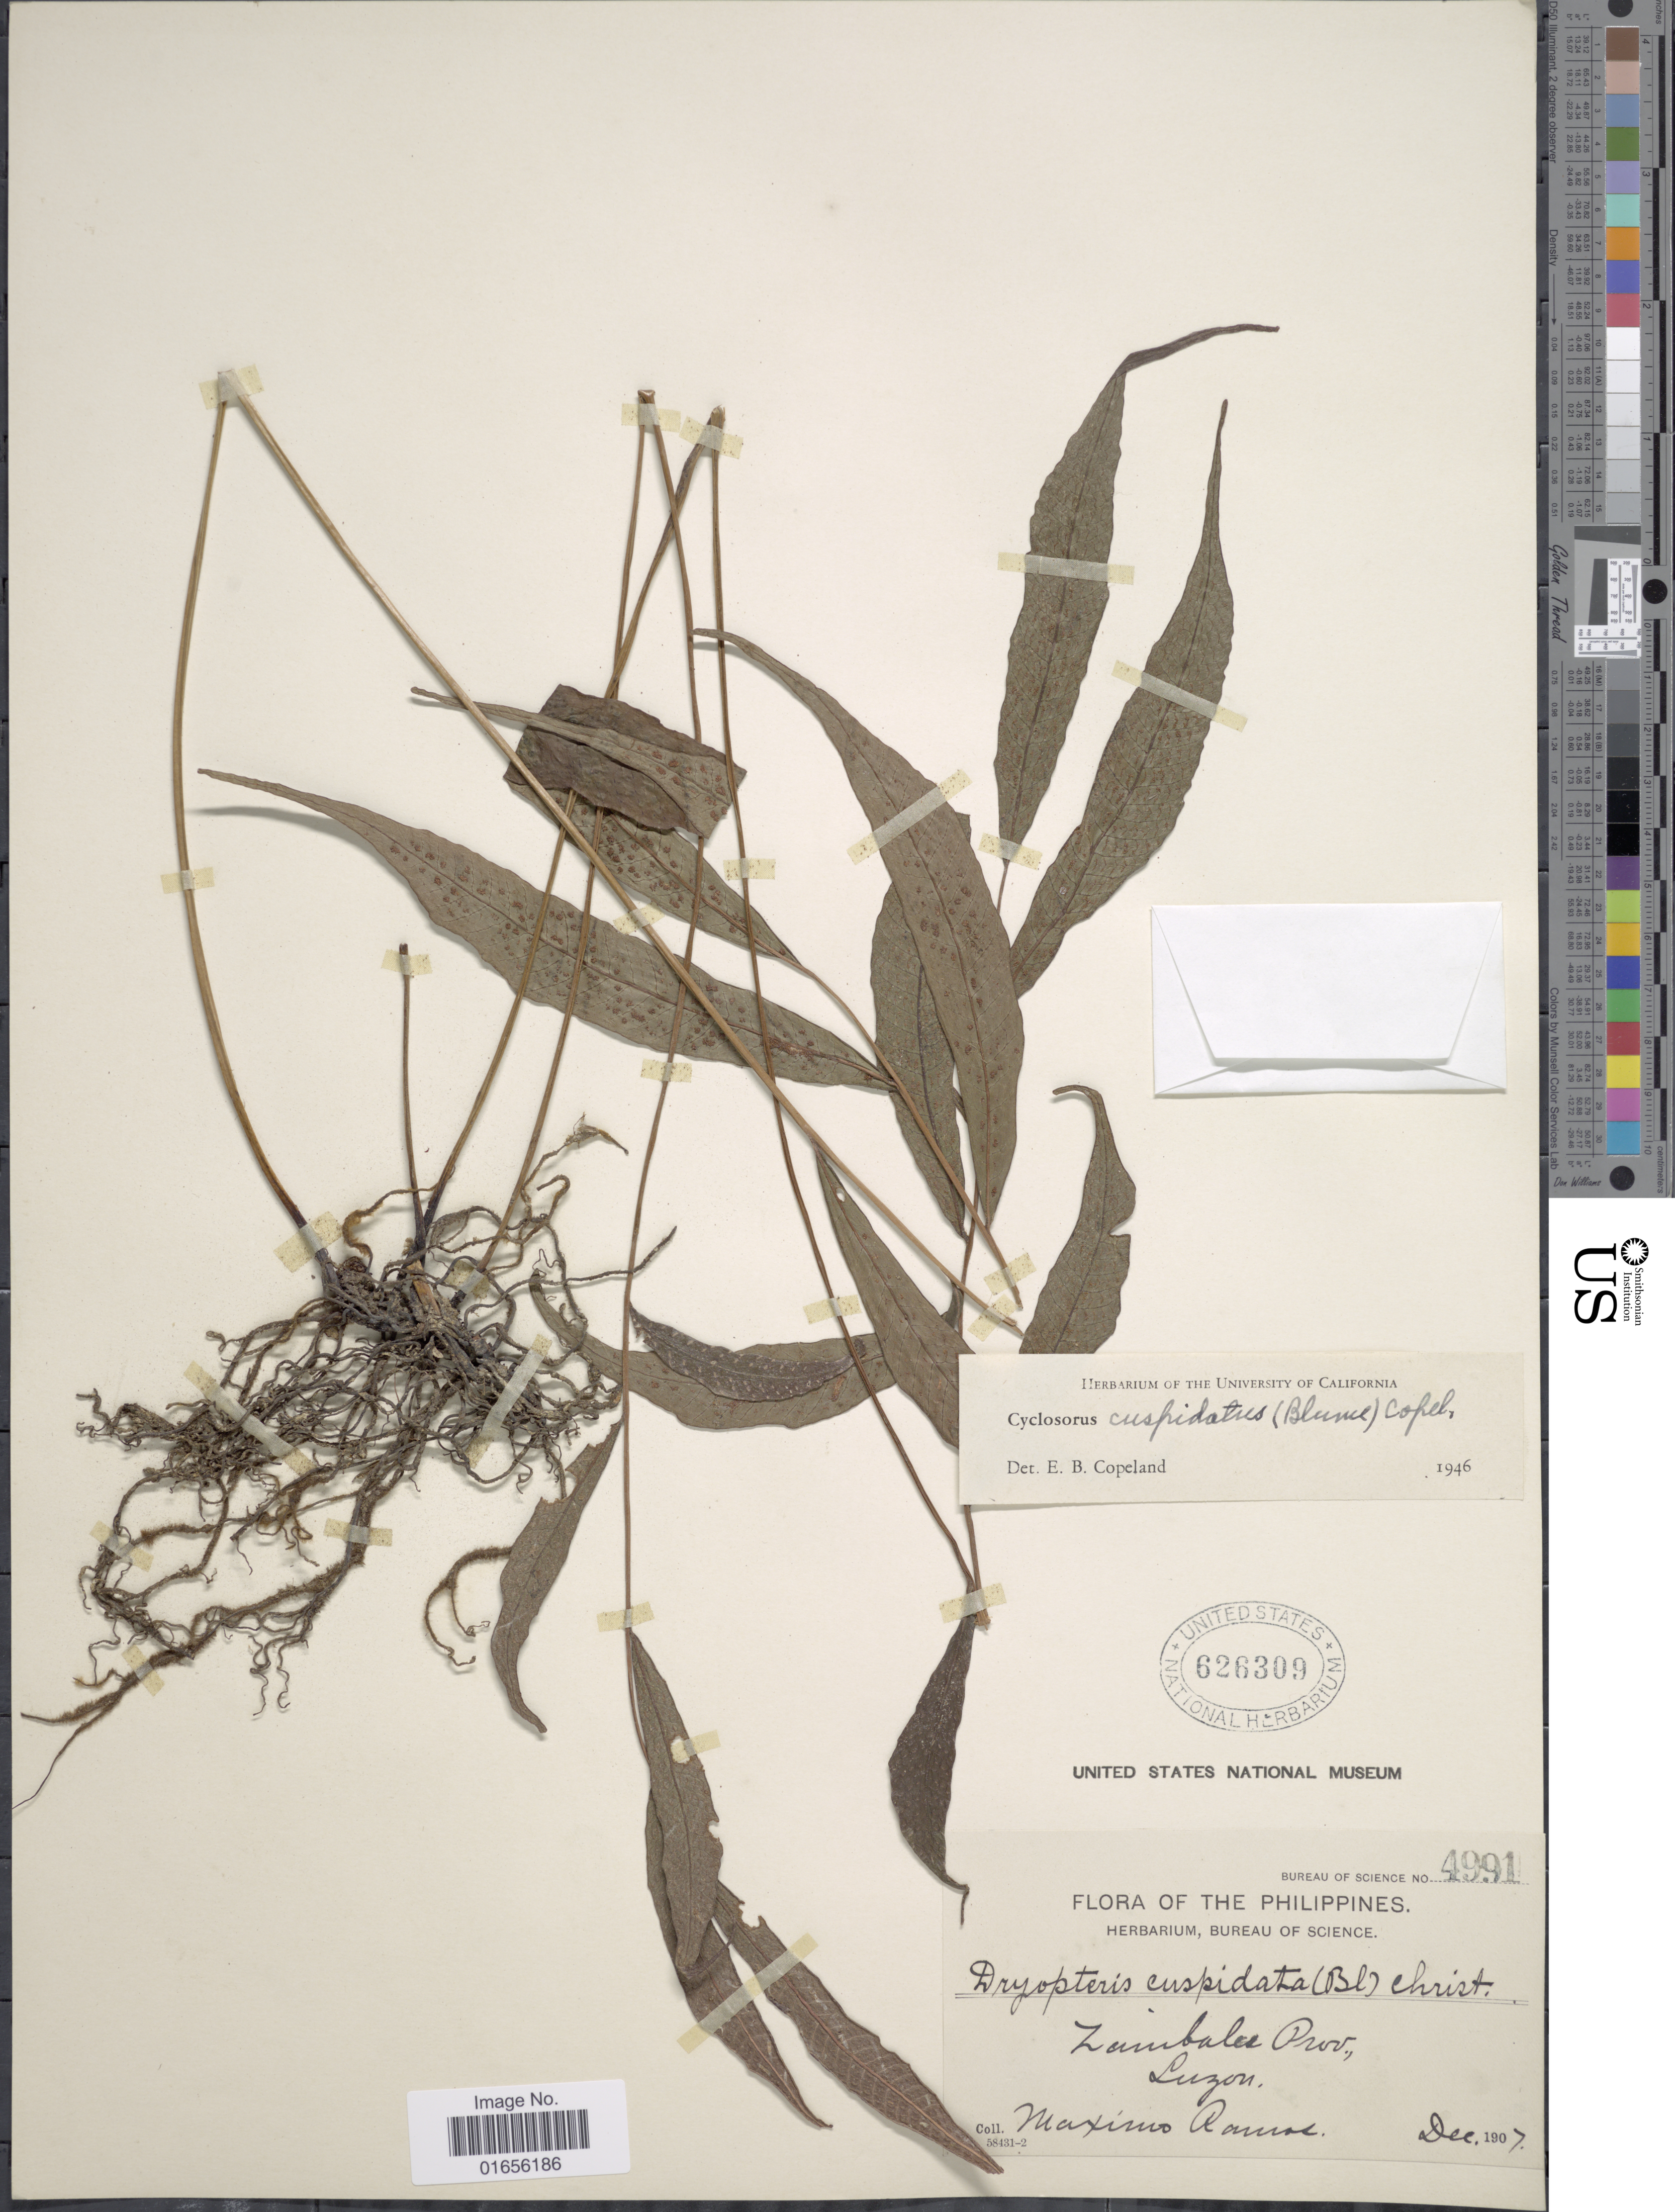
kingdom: Plantae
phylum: Tracheophyta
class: Polypodiopsida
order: Polypodiales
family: Thelypteridaceae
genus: Pronephrium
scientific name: Pronephrium cuspidatum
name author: (Blume) Holttum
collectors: M. Ramos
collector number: Bureau of Science 4991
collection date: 1907-12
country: Philippines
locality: The Philippines, Zainbalu Prov., Luzon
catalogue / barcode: US 626309